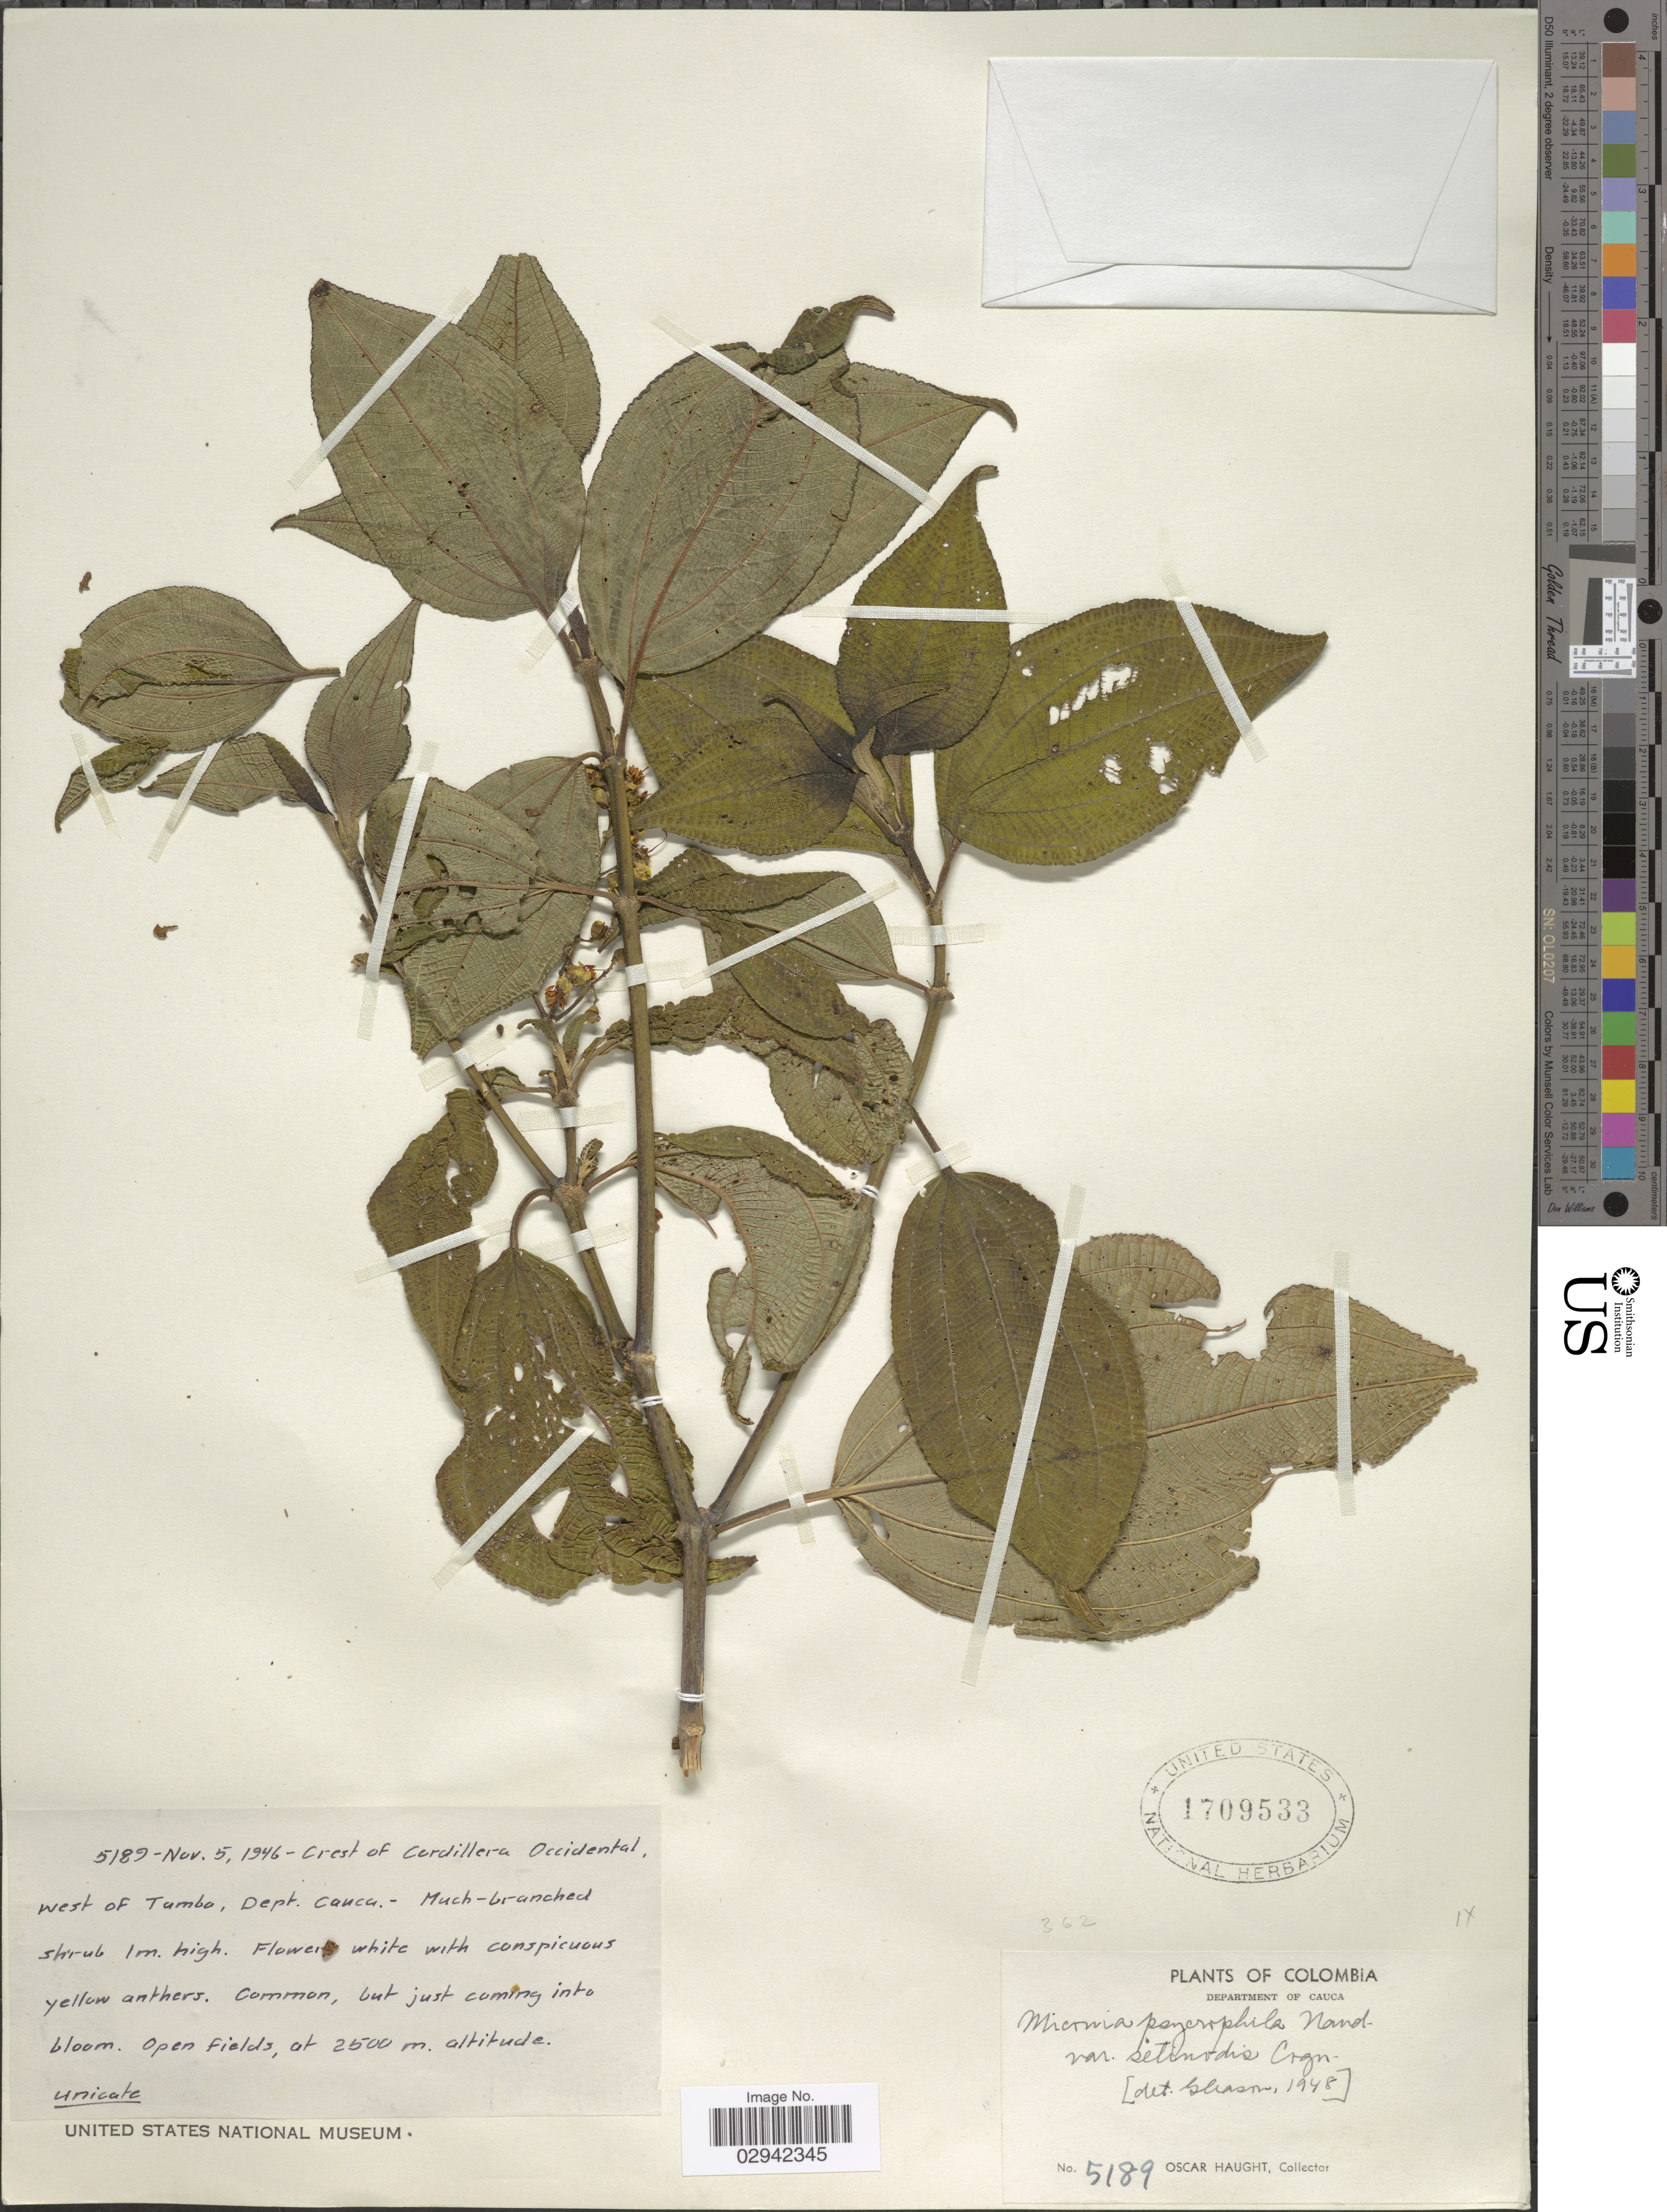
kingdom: Plantae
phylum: Tracheophyta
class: Magnoliopsida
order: Myrtales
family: Melastomataceae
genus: Miconia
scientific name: Miconia psychrophila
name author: Naudin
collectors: O. Haught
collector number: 5189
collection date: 1946-11-05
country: Colombia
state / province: Cauca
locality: Department of Cauca, Crest of Cordillera Occidental, west of Tambo, Dept. Cauca.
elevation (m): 2500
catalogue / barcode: US 1709533